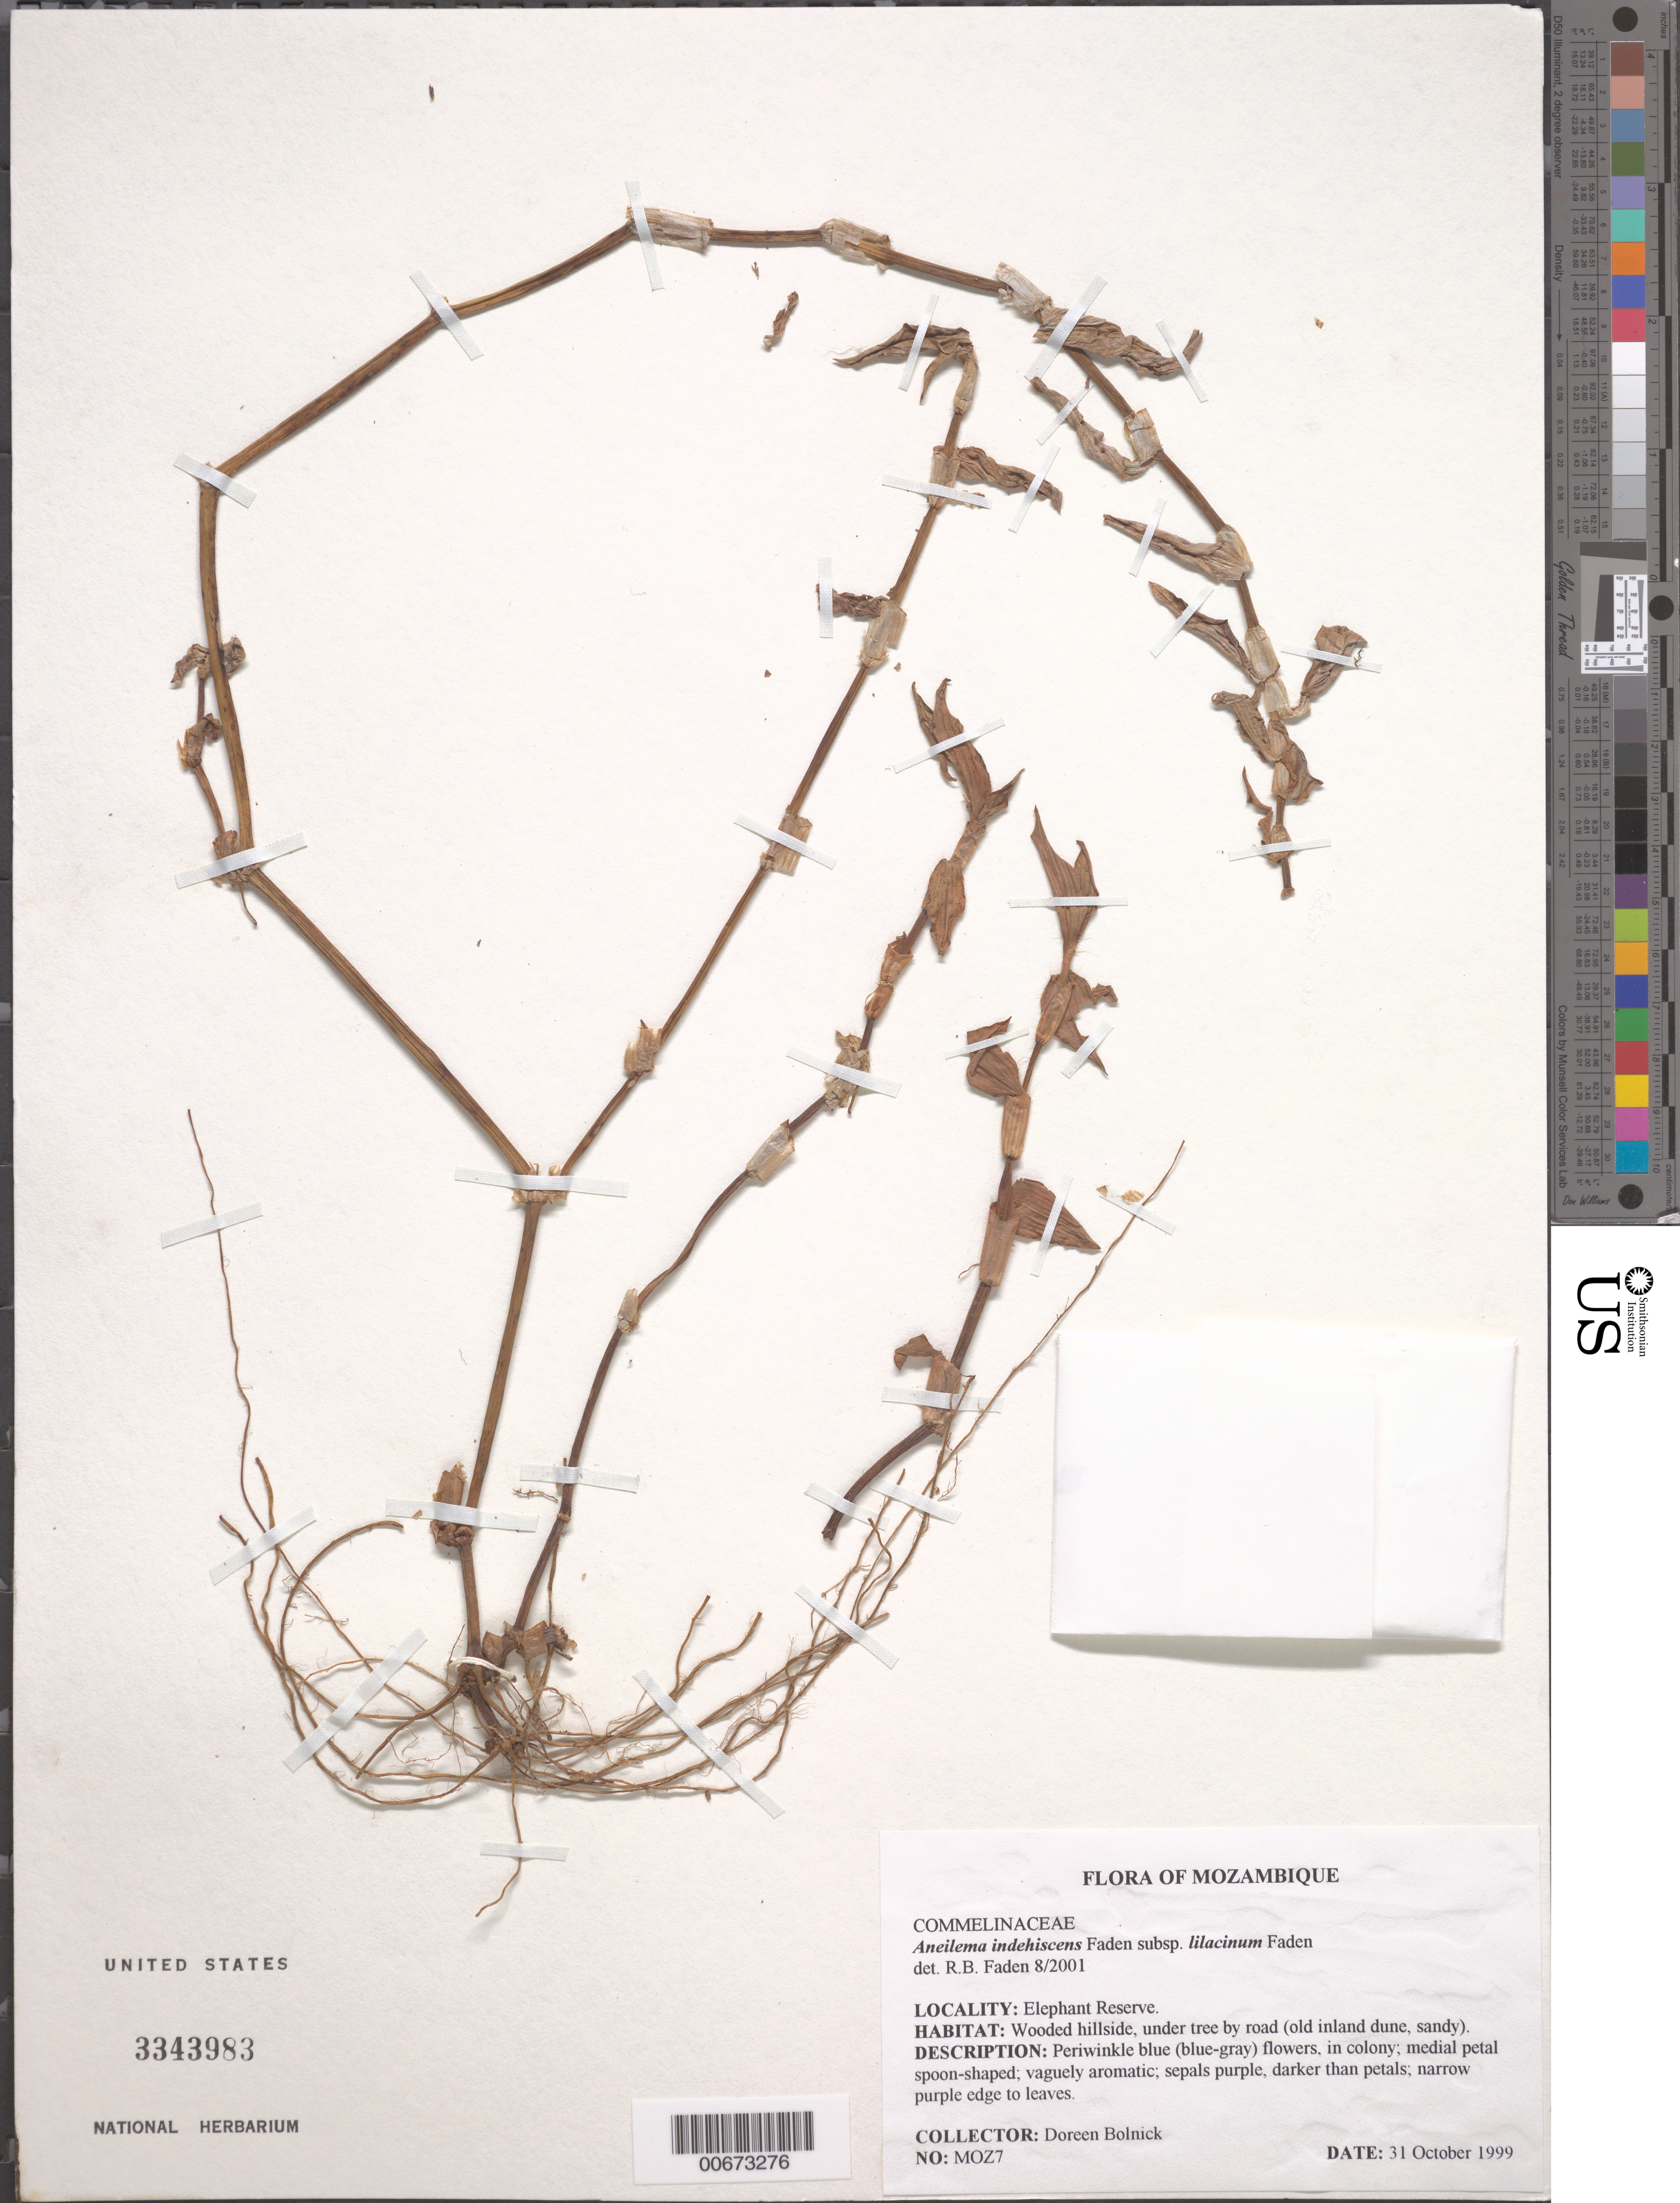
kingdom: Plantae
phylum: Tracheophyta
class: Liliopsida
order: Commelinales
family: Commelinaceae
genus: Aneilema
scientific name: Aneilema indehiscens subsp. lilacinum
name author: Faden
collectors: D. Bolnick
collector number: MOZ7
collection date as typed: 31 Oct 1999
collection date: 1999-10-31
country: Mozambique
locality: Elephant Reserve.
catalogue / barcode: US 3343983